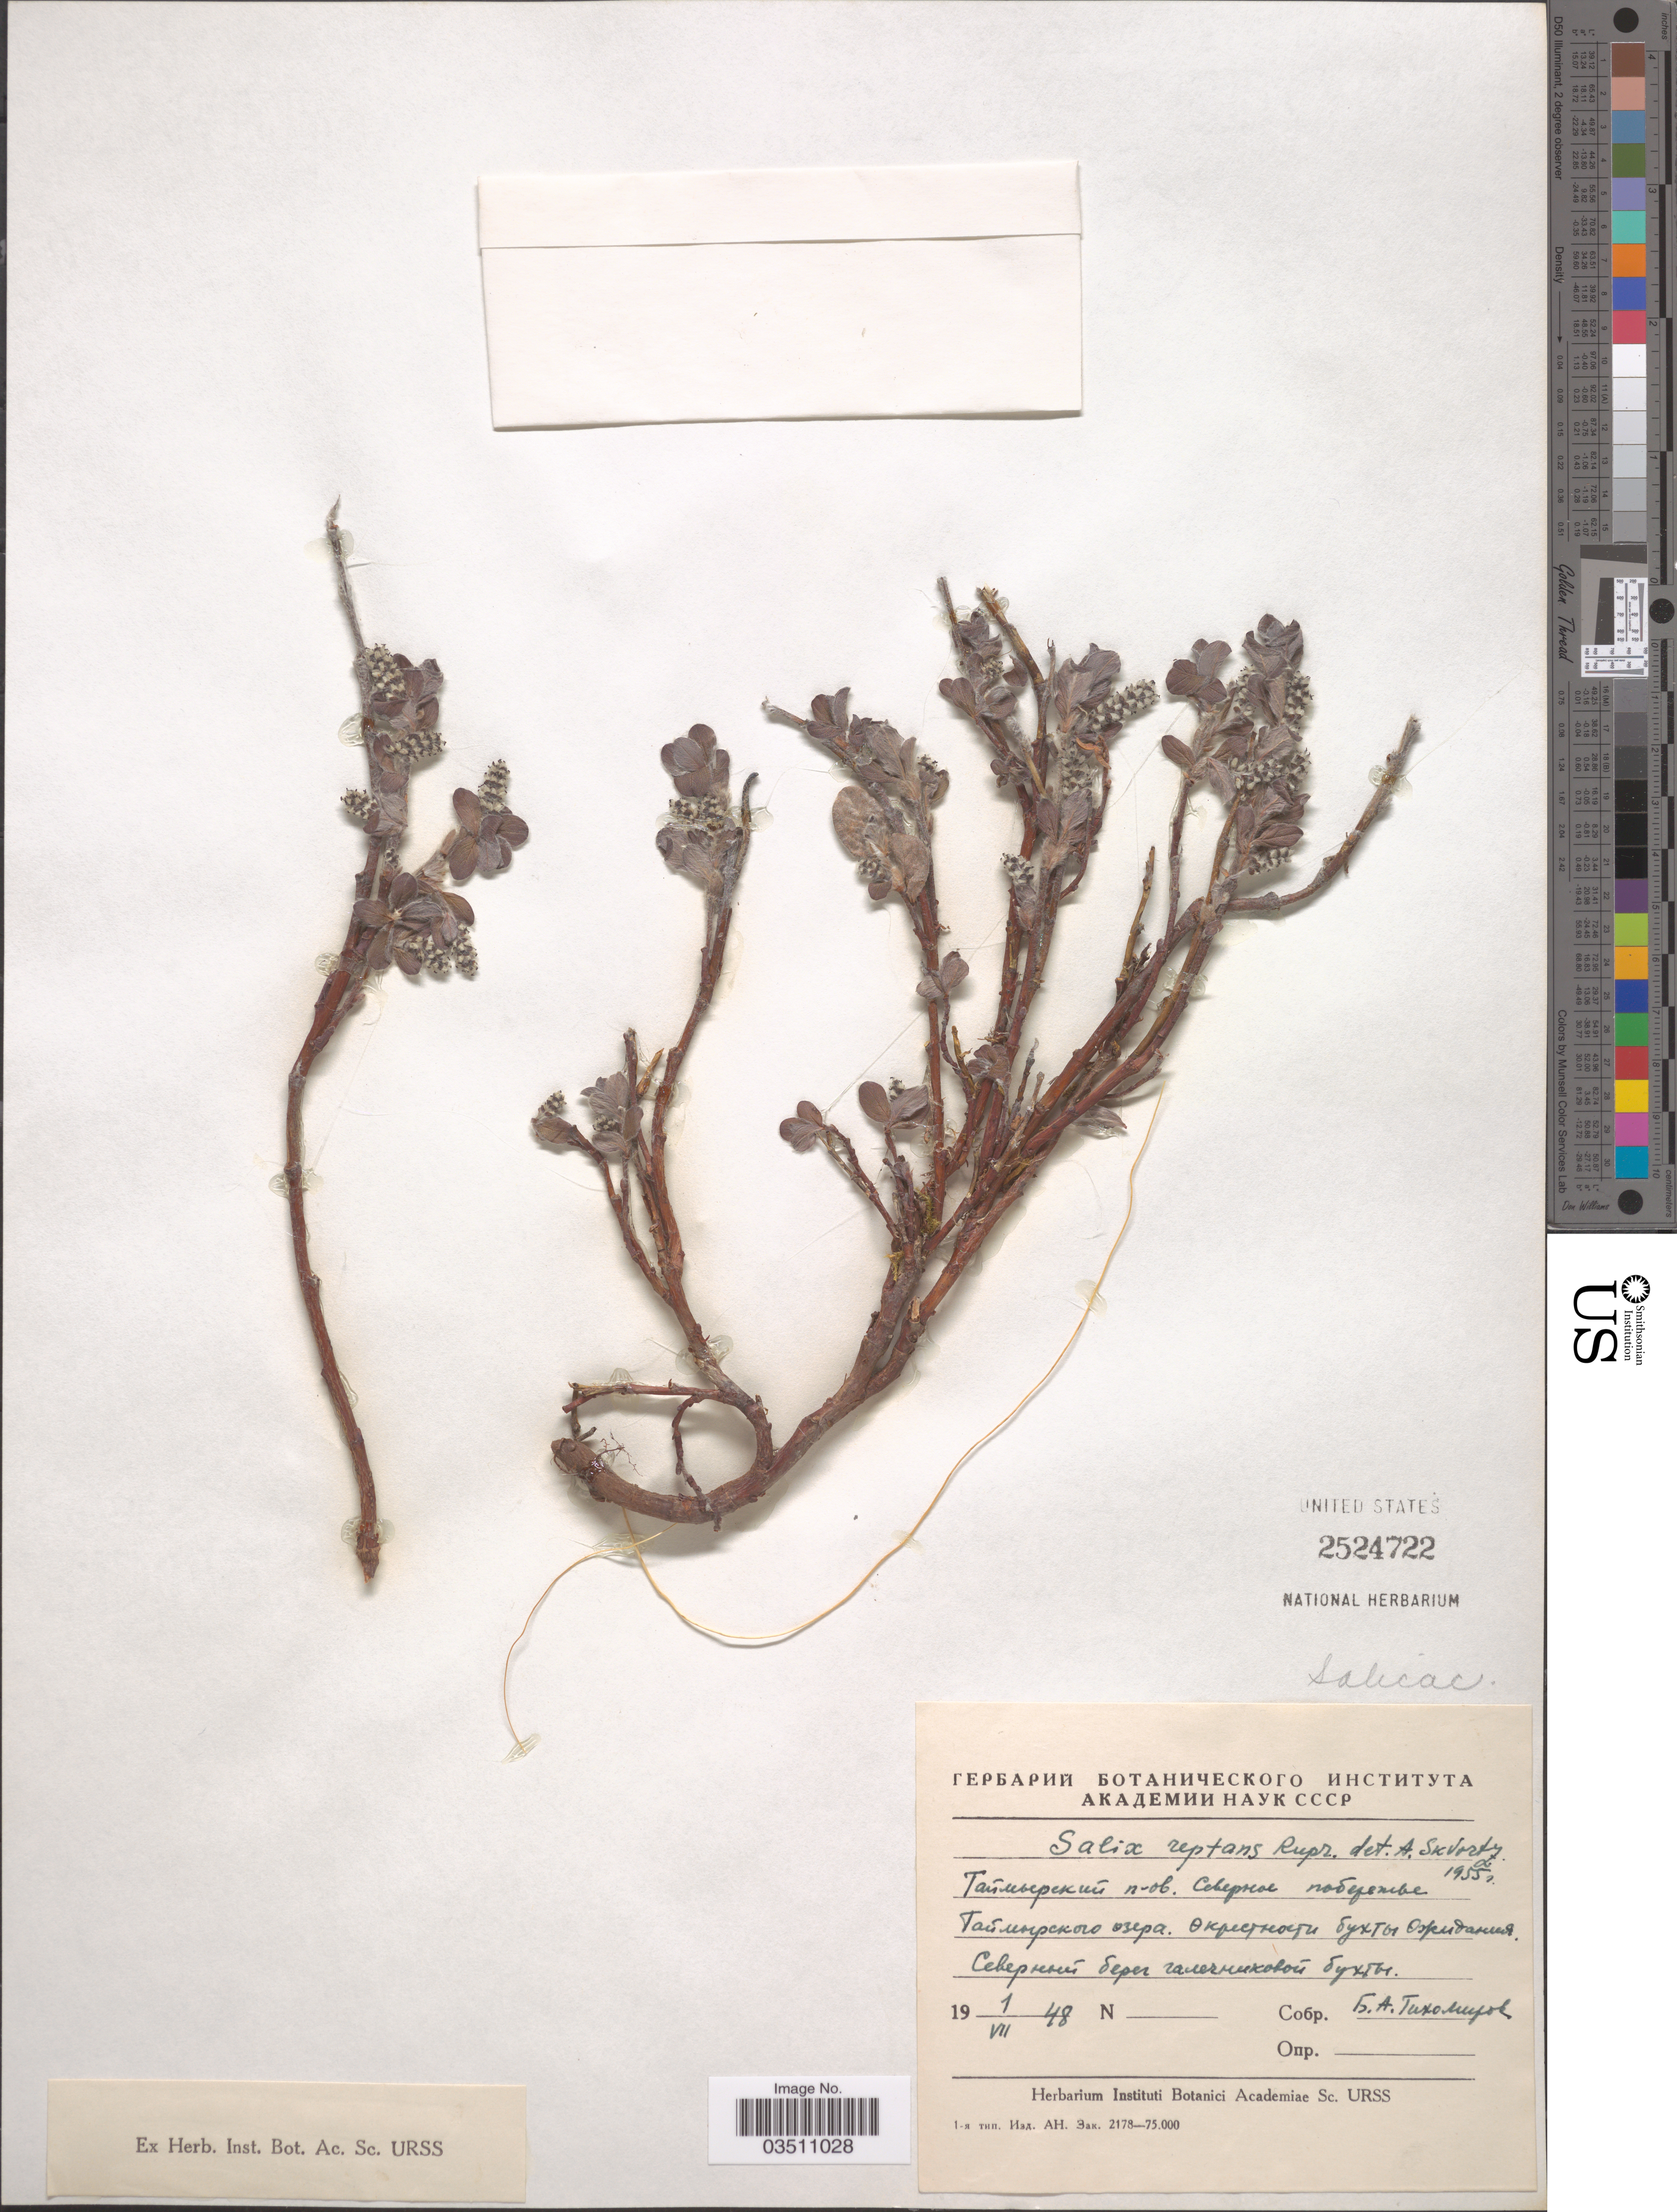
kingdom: Plantae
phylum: Tracheophyta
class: Magnoliopsida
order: Malpighiales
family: Salicaceae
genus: Salix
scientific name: Salix reptans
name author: Rupr.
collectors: B. Tikhomirov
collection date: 1948-07-01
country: Russian Federation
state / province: Krasnoyarsk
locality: Taimyr Peninsula, north shore of Taimyr Lake, vicinity of Bukhta Ozhidaniya.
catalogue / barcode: US 2524722